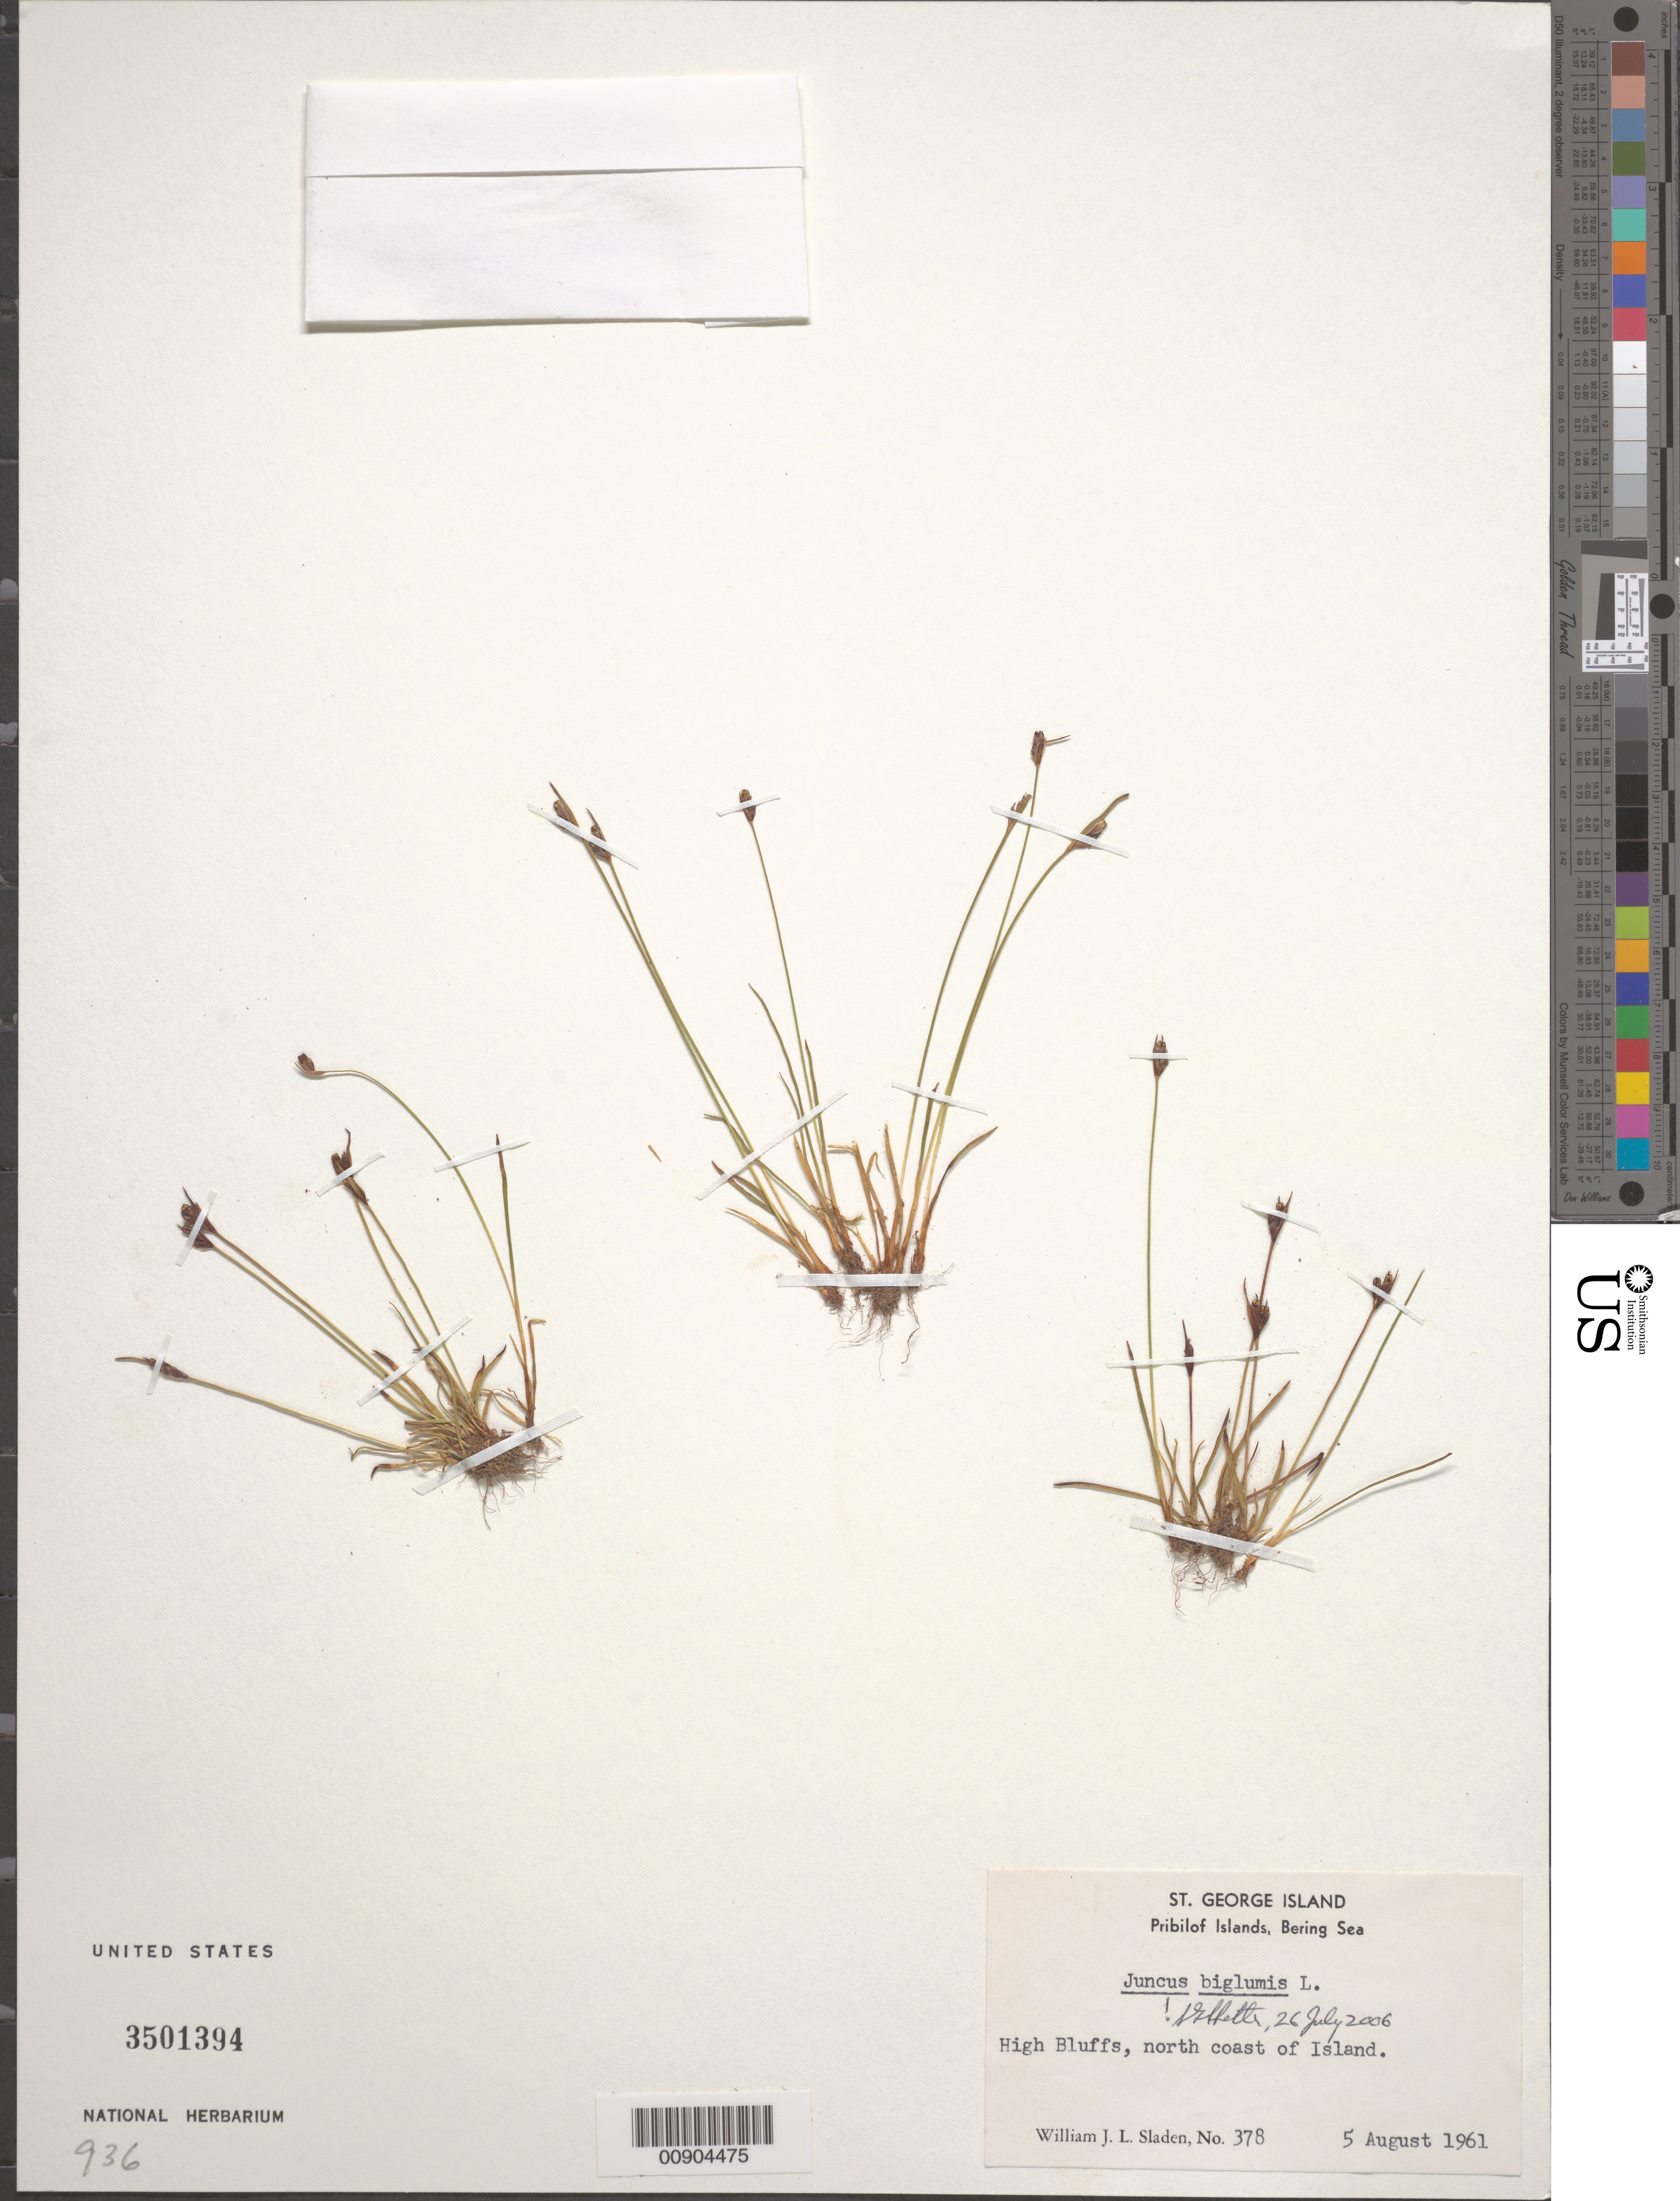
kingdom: Plantae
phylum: Tracheophyta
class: Liliopsida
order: Poales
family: Juncaceae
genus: Juncus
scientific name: Juncus biglumis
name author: L.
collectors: W. Sladen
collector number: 378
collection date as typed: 05 Aug 1961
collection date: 1961-08-05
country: United States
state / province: Alaska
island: St. George Island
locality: St. George Island. High Bluffs, north coast of island., Bering Sea, Pribilof Islands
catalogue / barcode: US 3501394